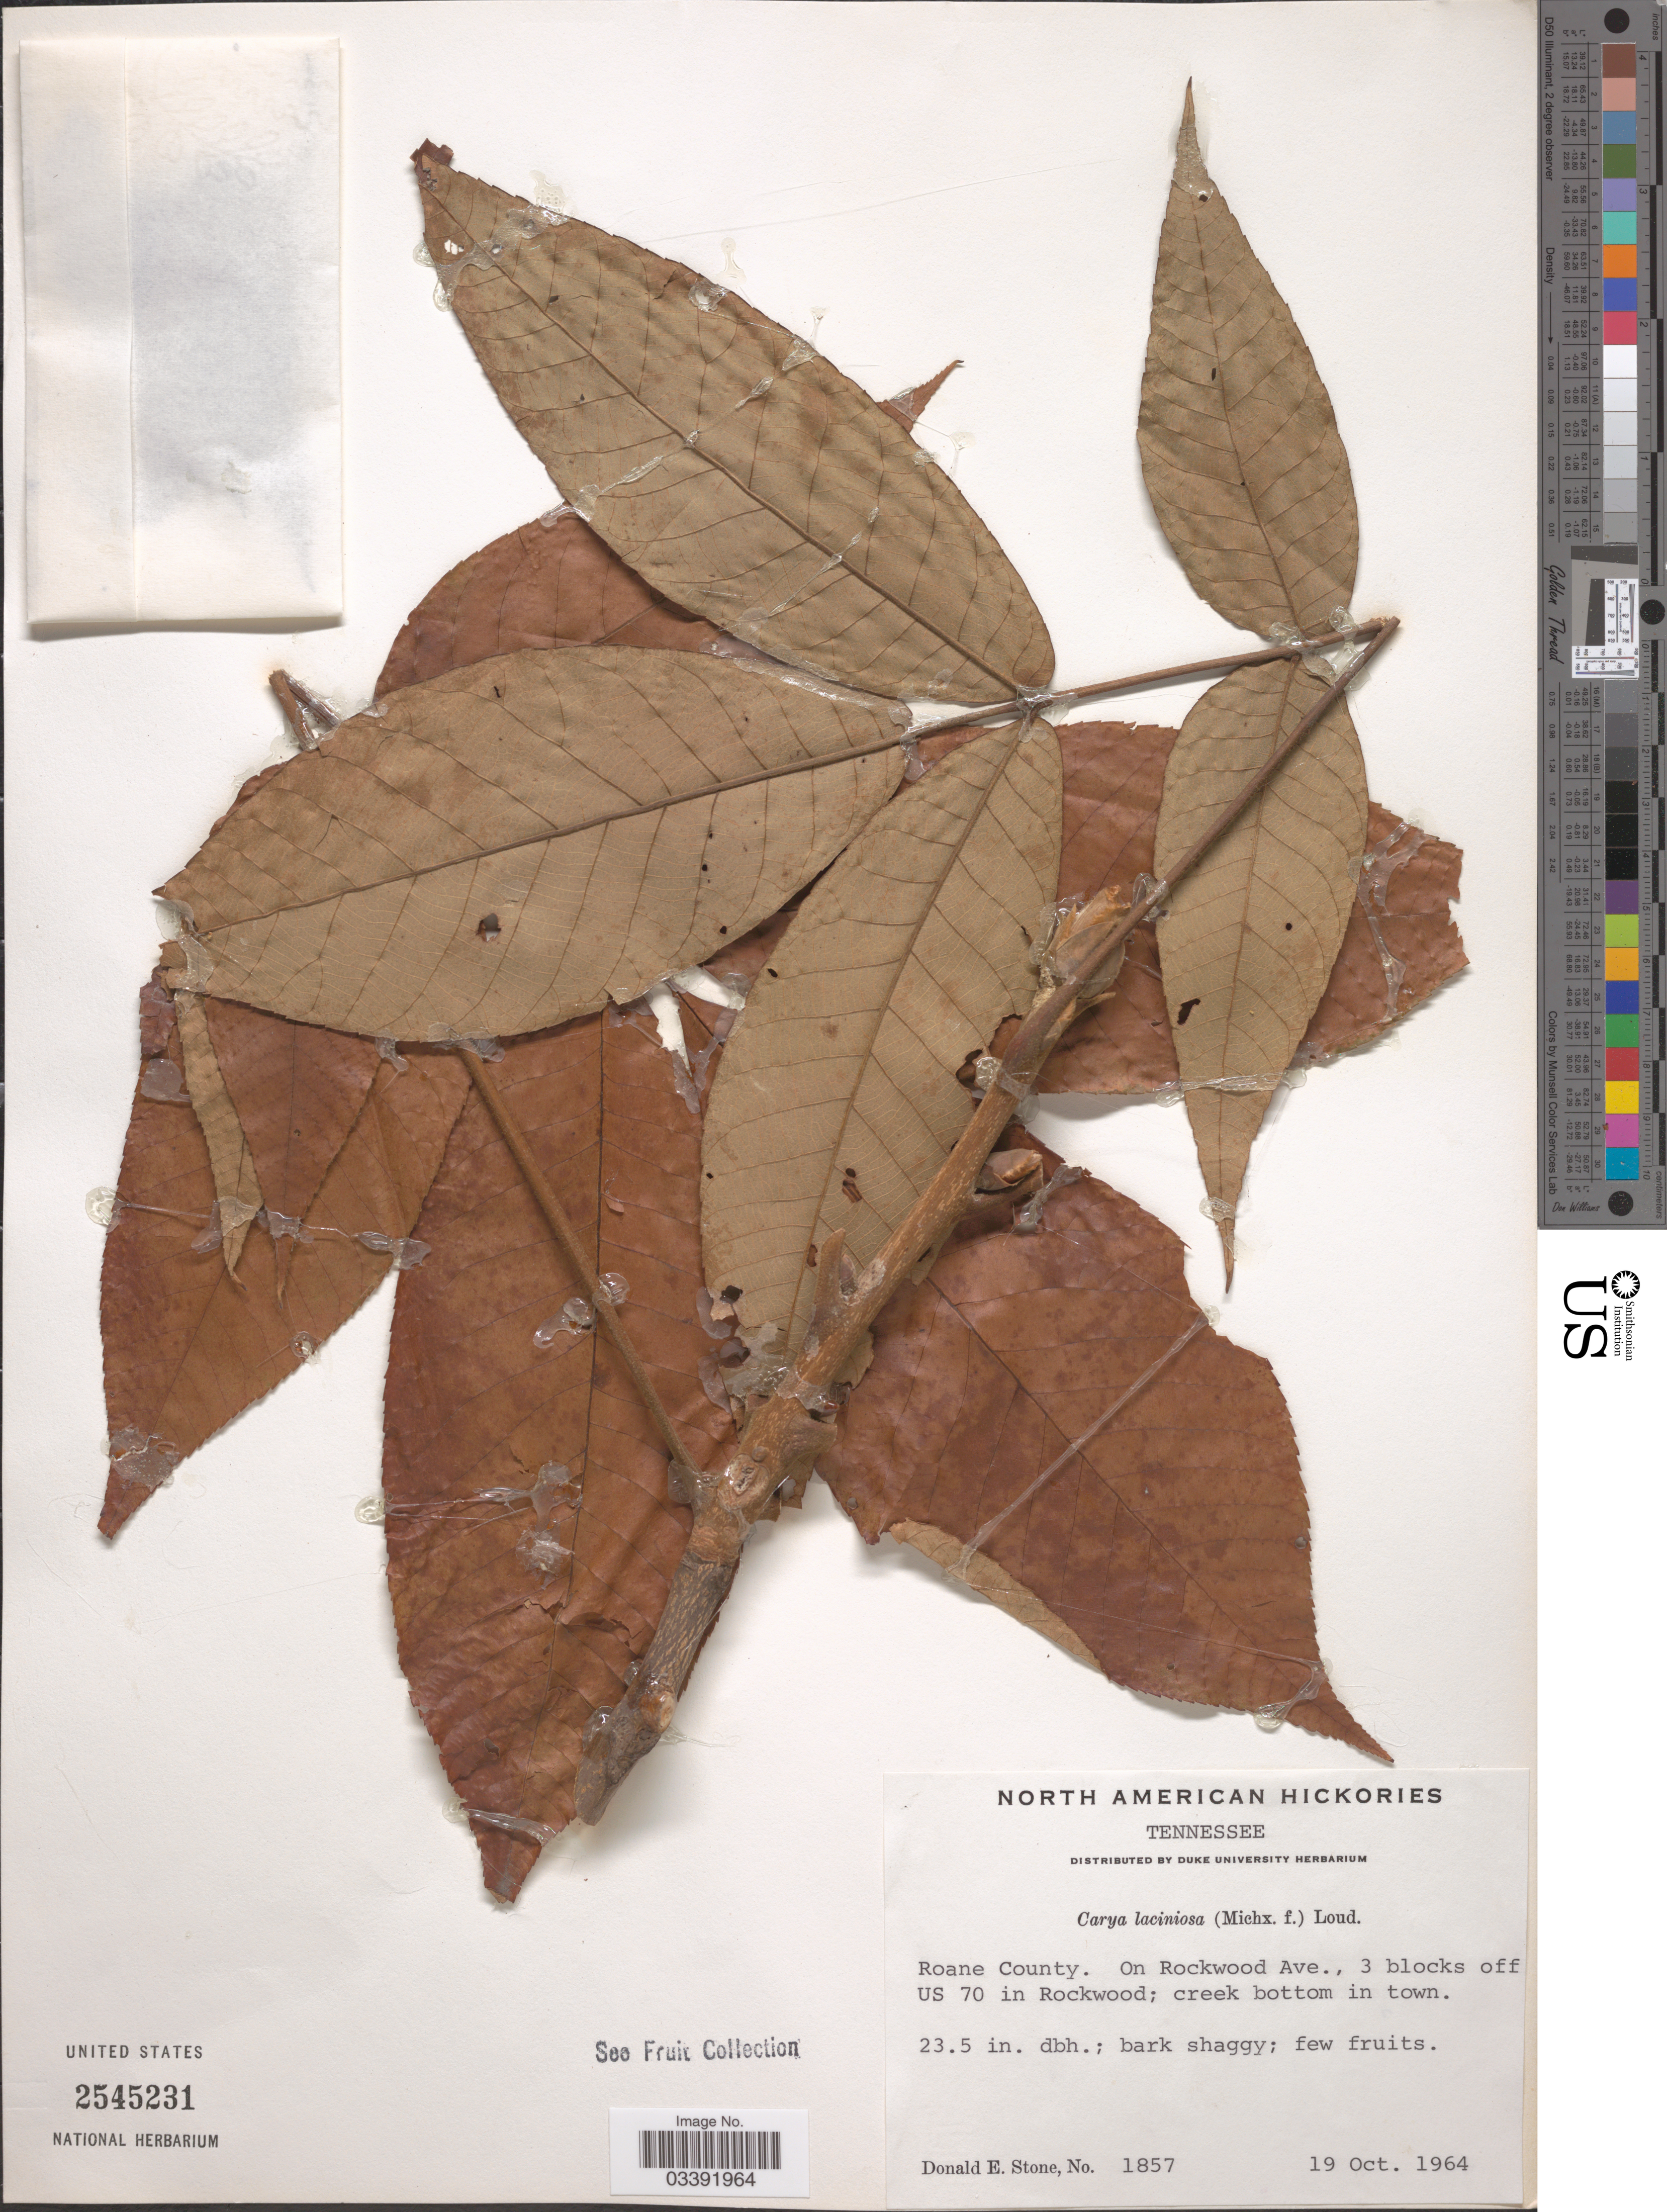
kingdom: Plantae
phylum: Tracheophyta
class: Magnoliopsida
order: Fagales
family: Juglandaceae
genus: Carya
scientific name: Carya laciniosa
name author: (F. Michx.) G. Don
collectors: D. Stone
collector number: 1857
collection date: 1964-10-19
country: United States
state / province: Tennessee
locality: Roane County. On Rockwood Ave., 3 blocks off US 70 in Rockwood; creek bottom in town.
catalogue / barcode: US 2545231